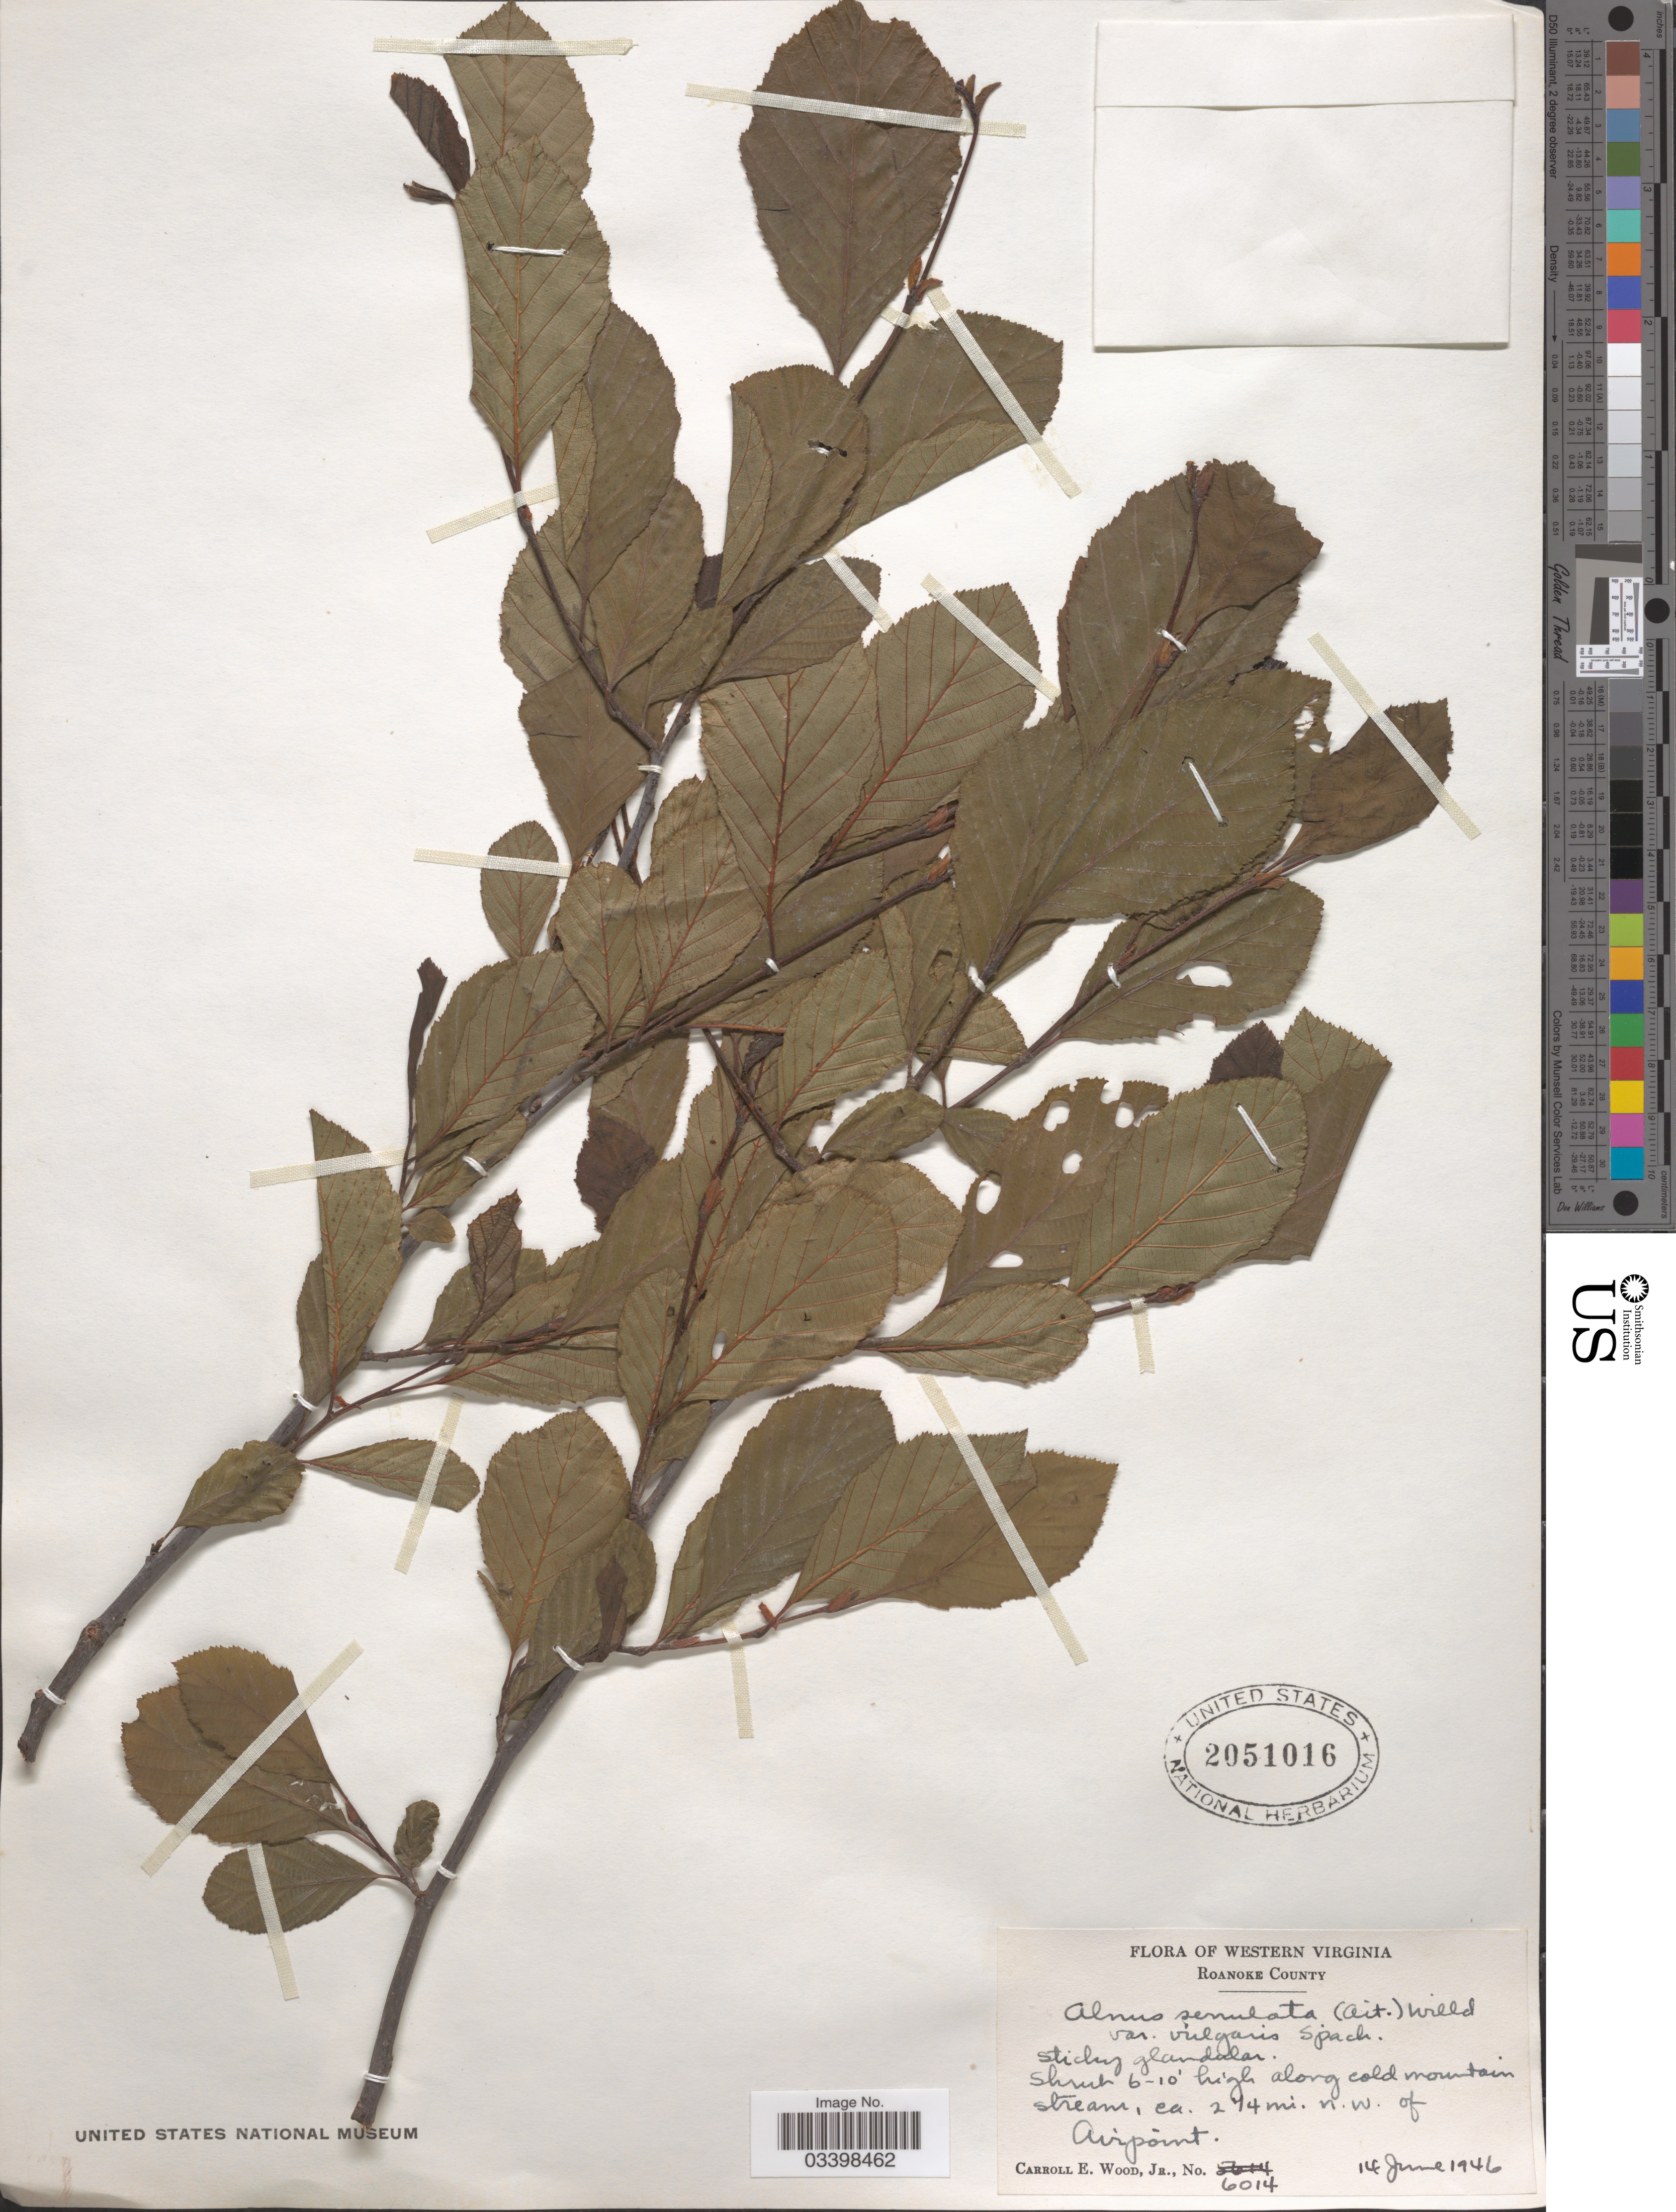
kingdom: Plantae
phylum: Tracheophyta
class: Magnoliopsida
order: Fagales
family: Betulaceae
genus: Alnus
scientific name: Alnus serrulata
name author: (Aiton) Willd.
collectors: C. Wood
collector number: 6014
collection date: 1946-06-14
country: United States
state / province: Virginia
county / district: Roanoke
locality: Western Virginia. Roanoke County. Along cold mountain stream, ca. 2¼ mi. n.w. of Airpoint.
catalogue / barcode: US 2051016